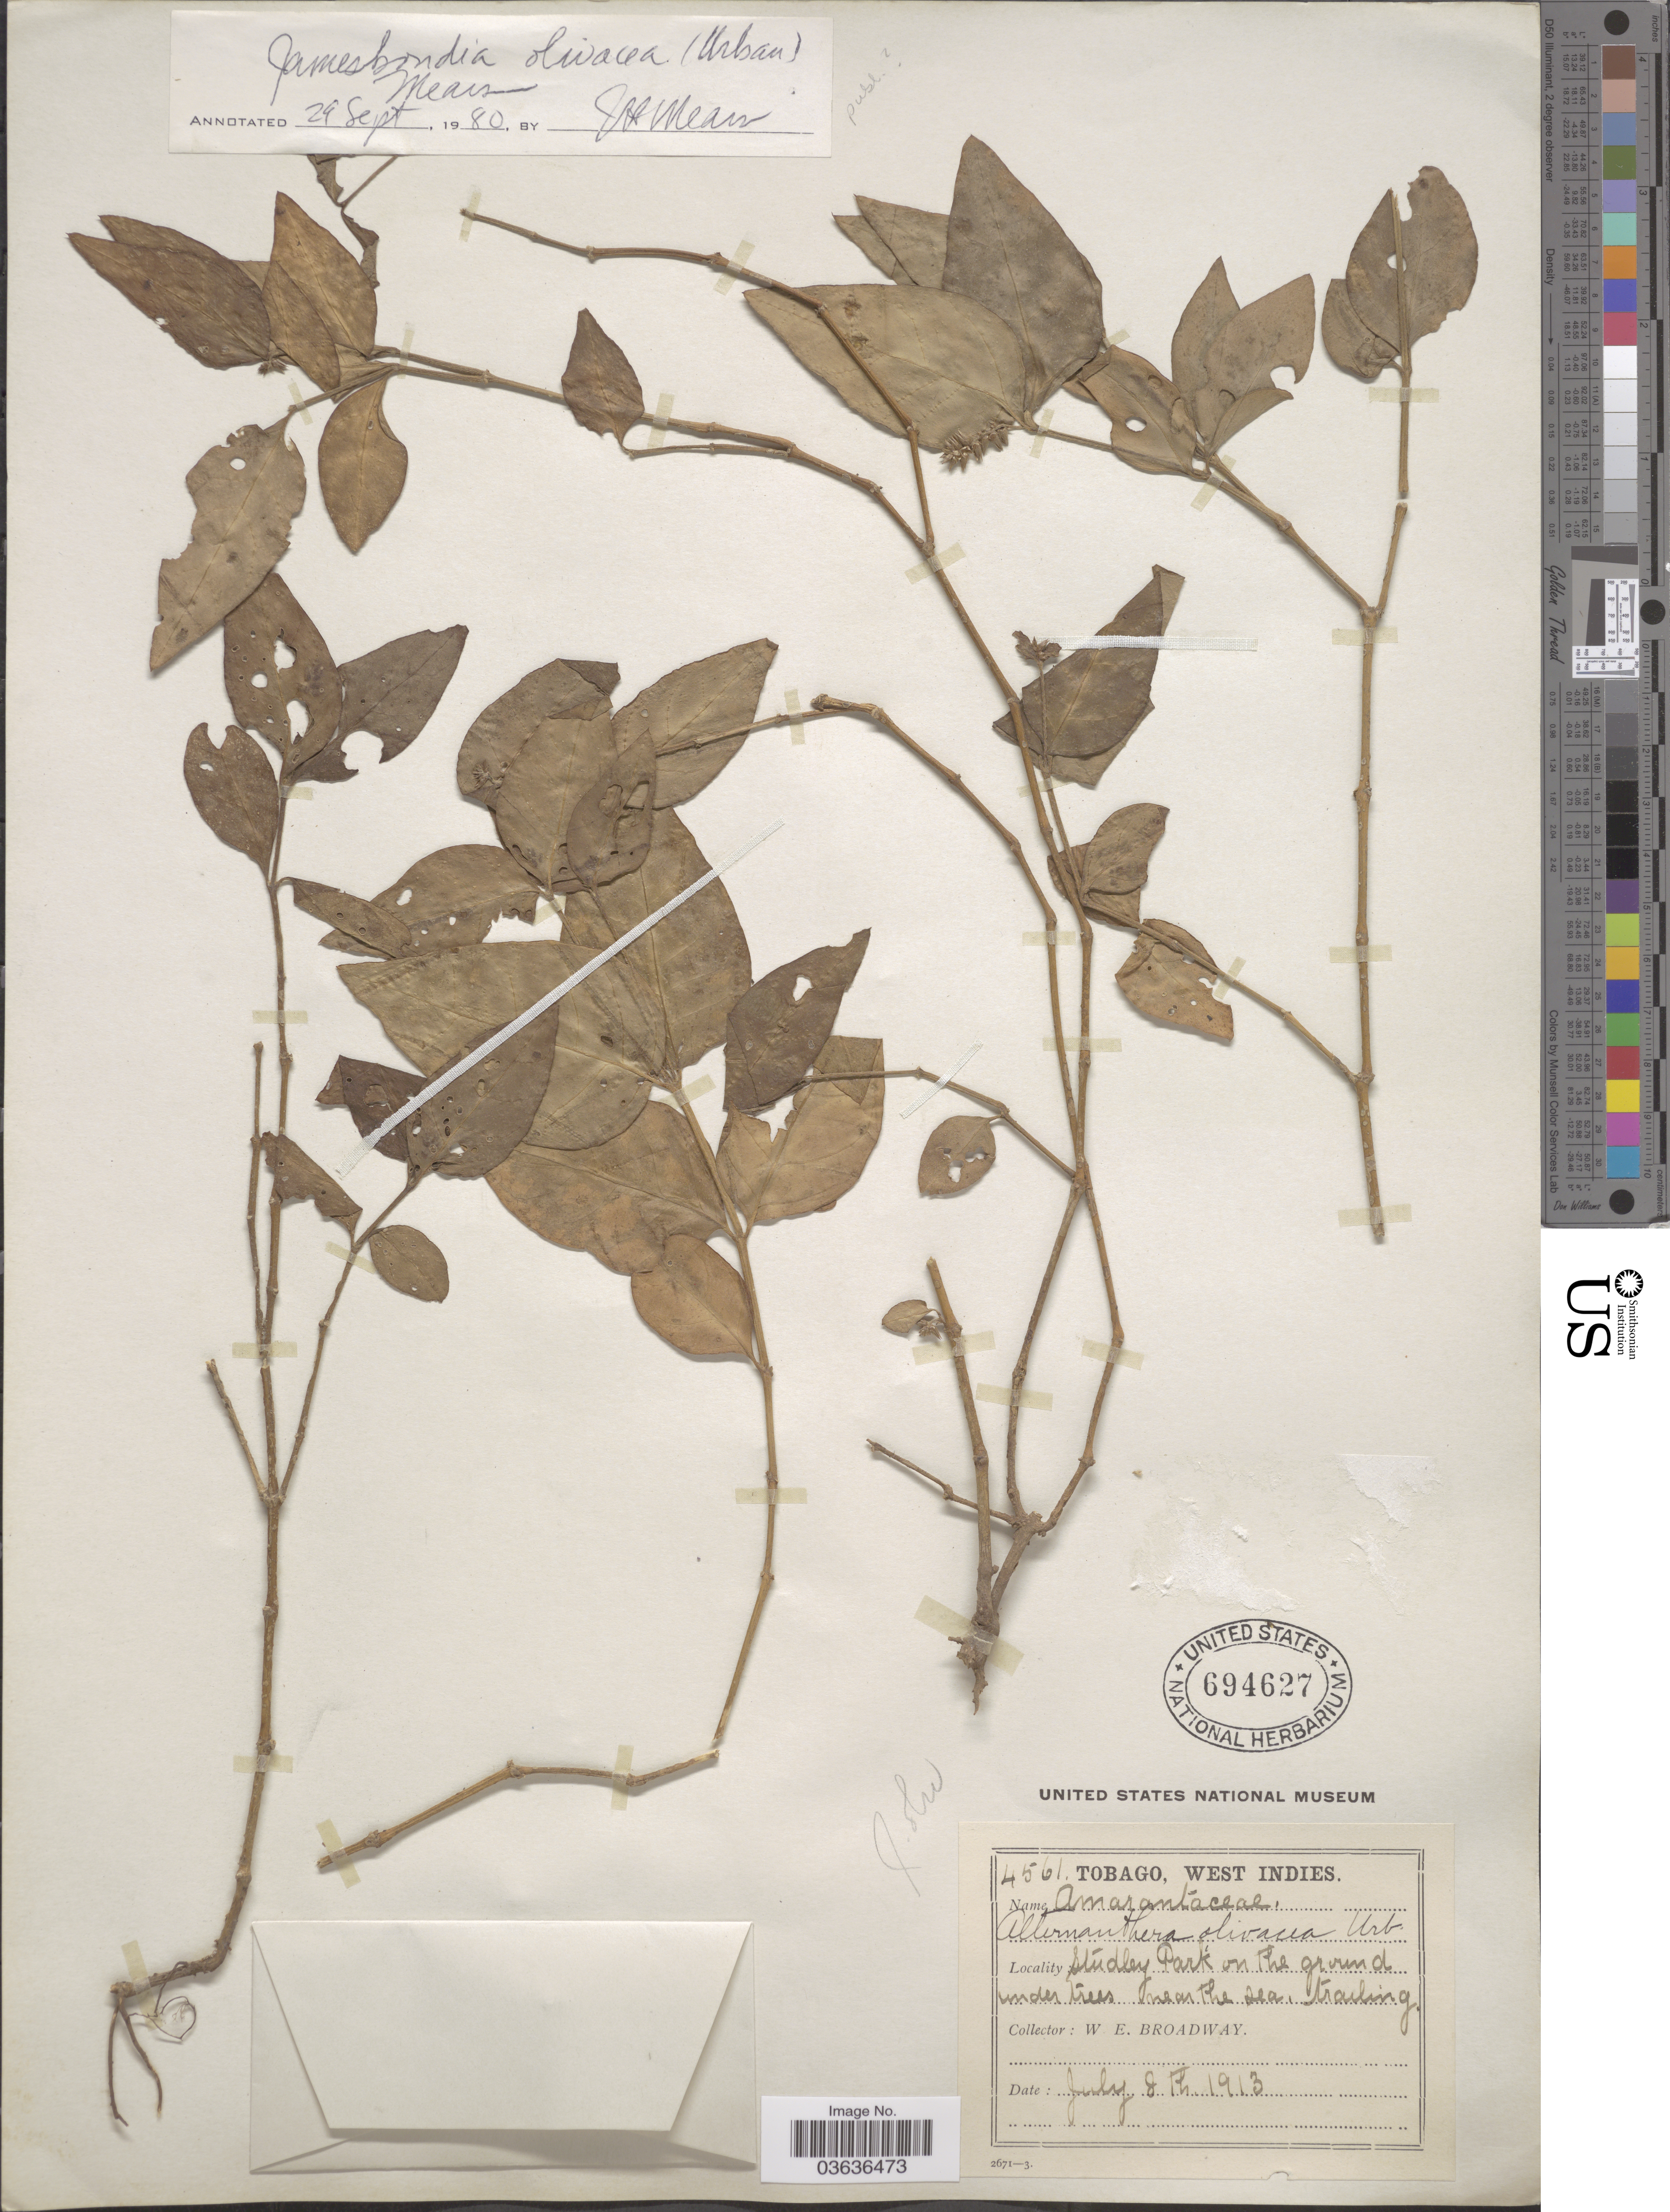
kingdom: Plantae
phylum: Tracheophyta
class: Magnoliopsida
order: Caryophyllales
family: Amaranthaceae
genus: Alternanthera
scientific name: Alternanthera olivacea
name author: (Urb.) Urb.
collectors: W. E. Broadway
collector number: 4561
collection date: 1913-07-08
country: Trinidad and Tobago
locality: Tobago, West Indies. Studley Park on the ground.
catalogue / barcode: US 694627